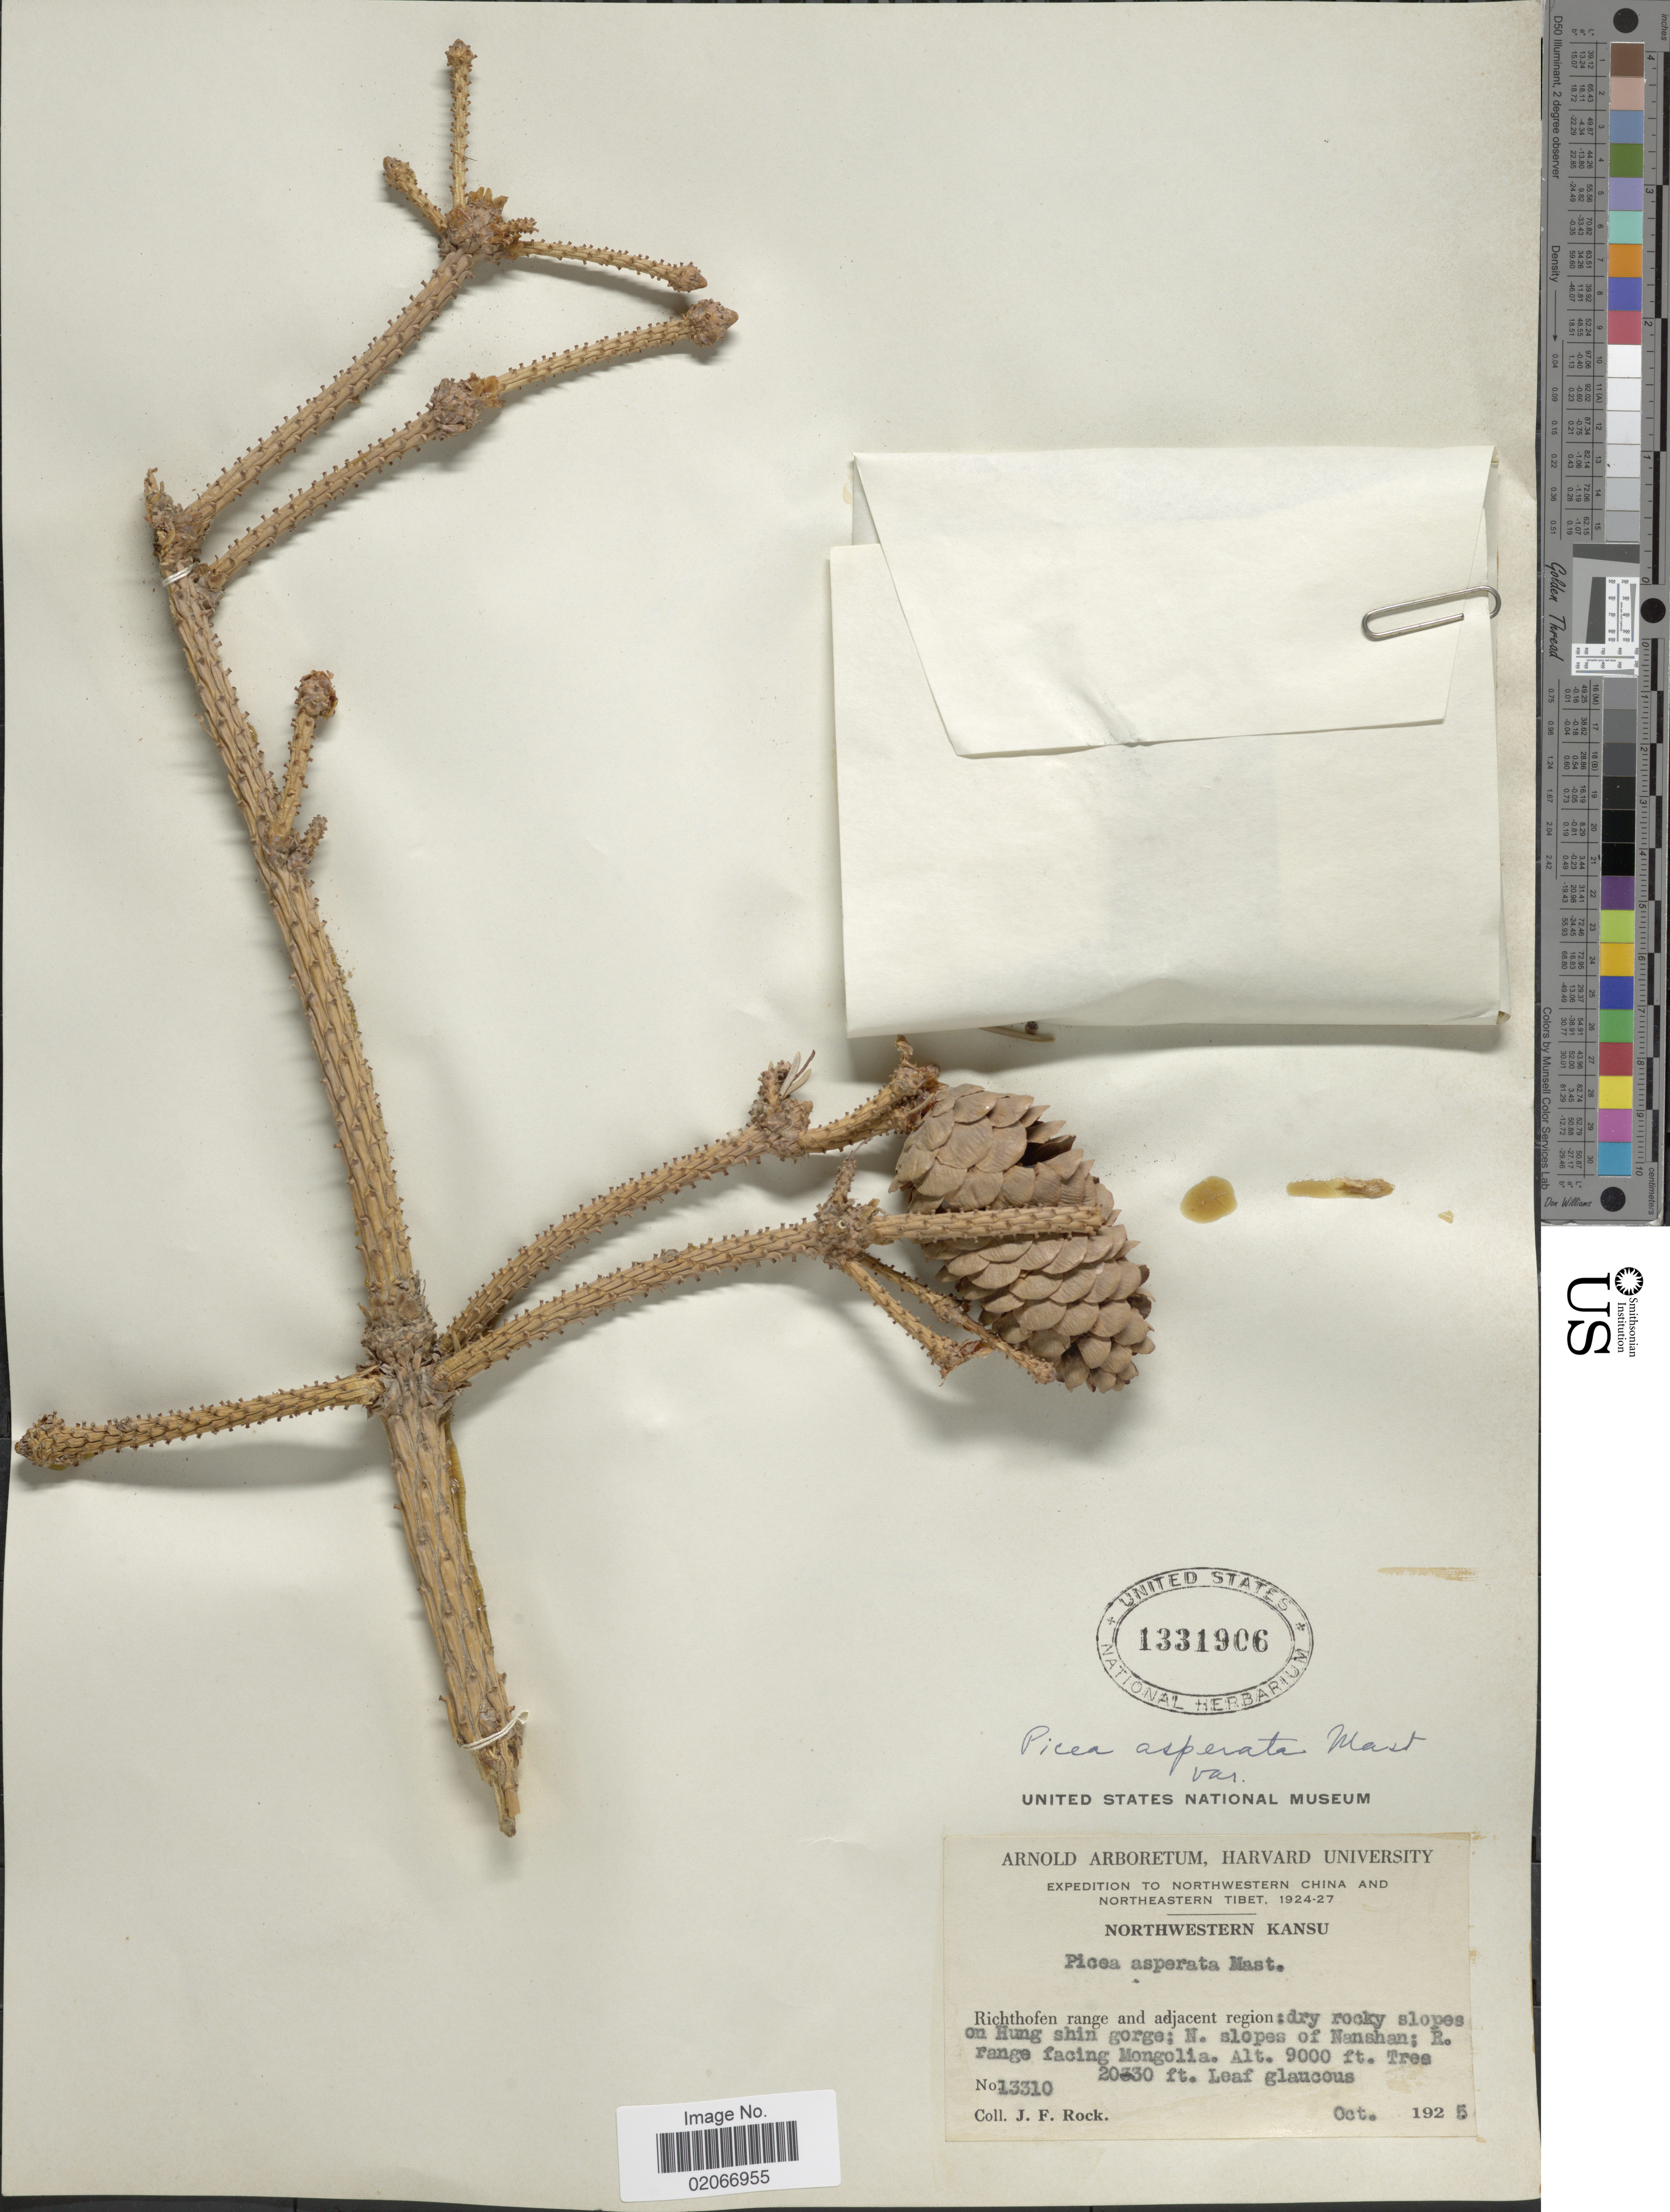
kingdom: Plantae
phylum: Tracheophyta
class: Pinopsida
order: Pinales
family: Pinaceae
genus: Picea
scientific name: Picea asperata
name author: Mast.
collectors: J. Rock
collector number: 13310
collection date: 1925-10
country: China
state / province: Gansu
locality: Northwestern China and northeastern Tibet. Northwestern Kansu. Richtofen range and adjacent region: dry rocky slopes on Hung shin gorge; N. slopes of Nanshan; R. range facing Mongolia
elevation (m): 2743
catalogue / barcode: US 1331906